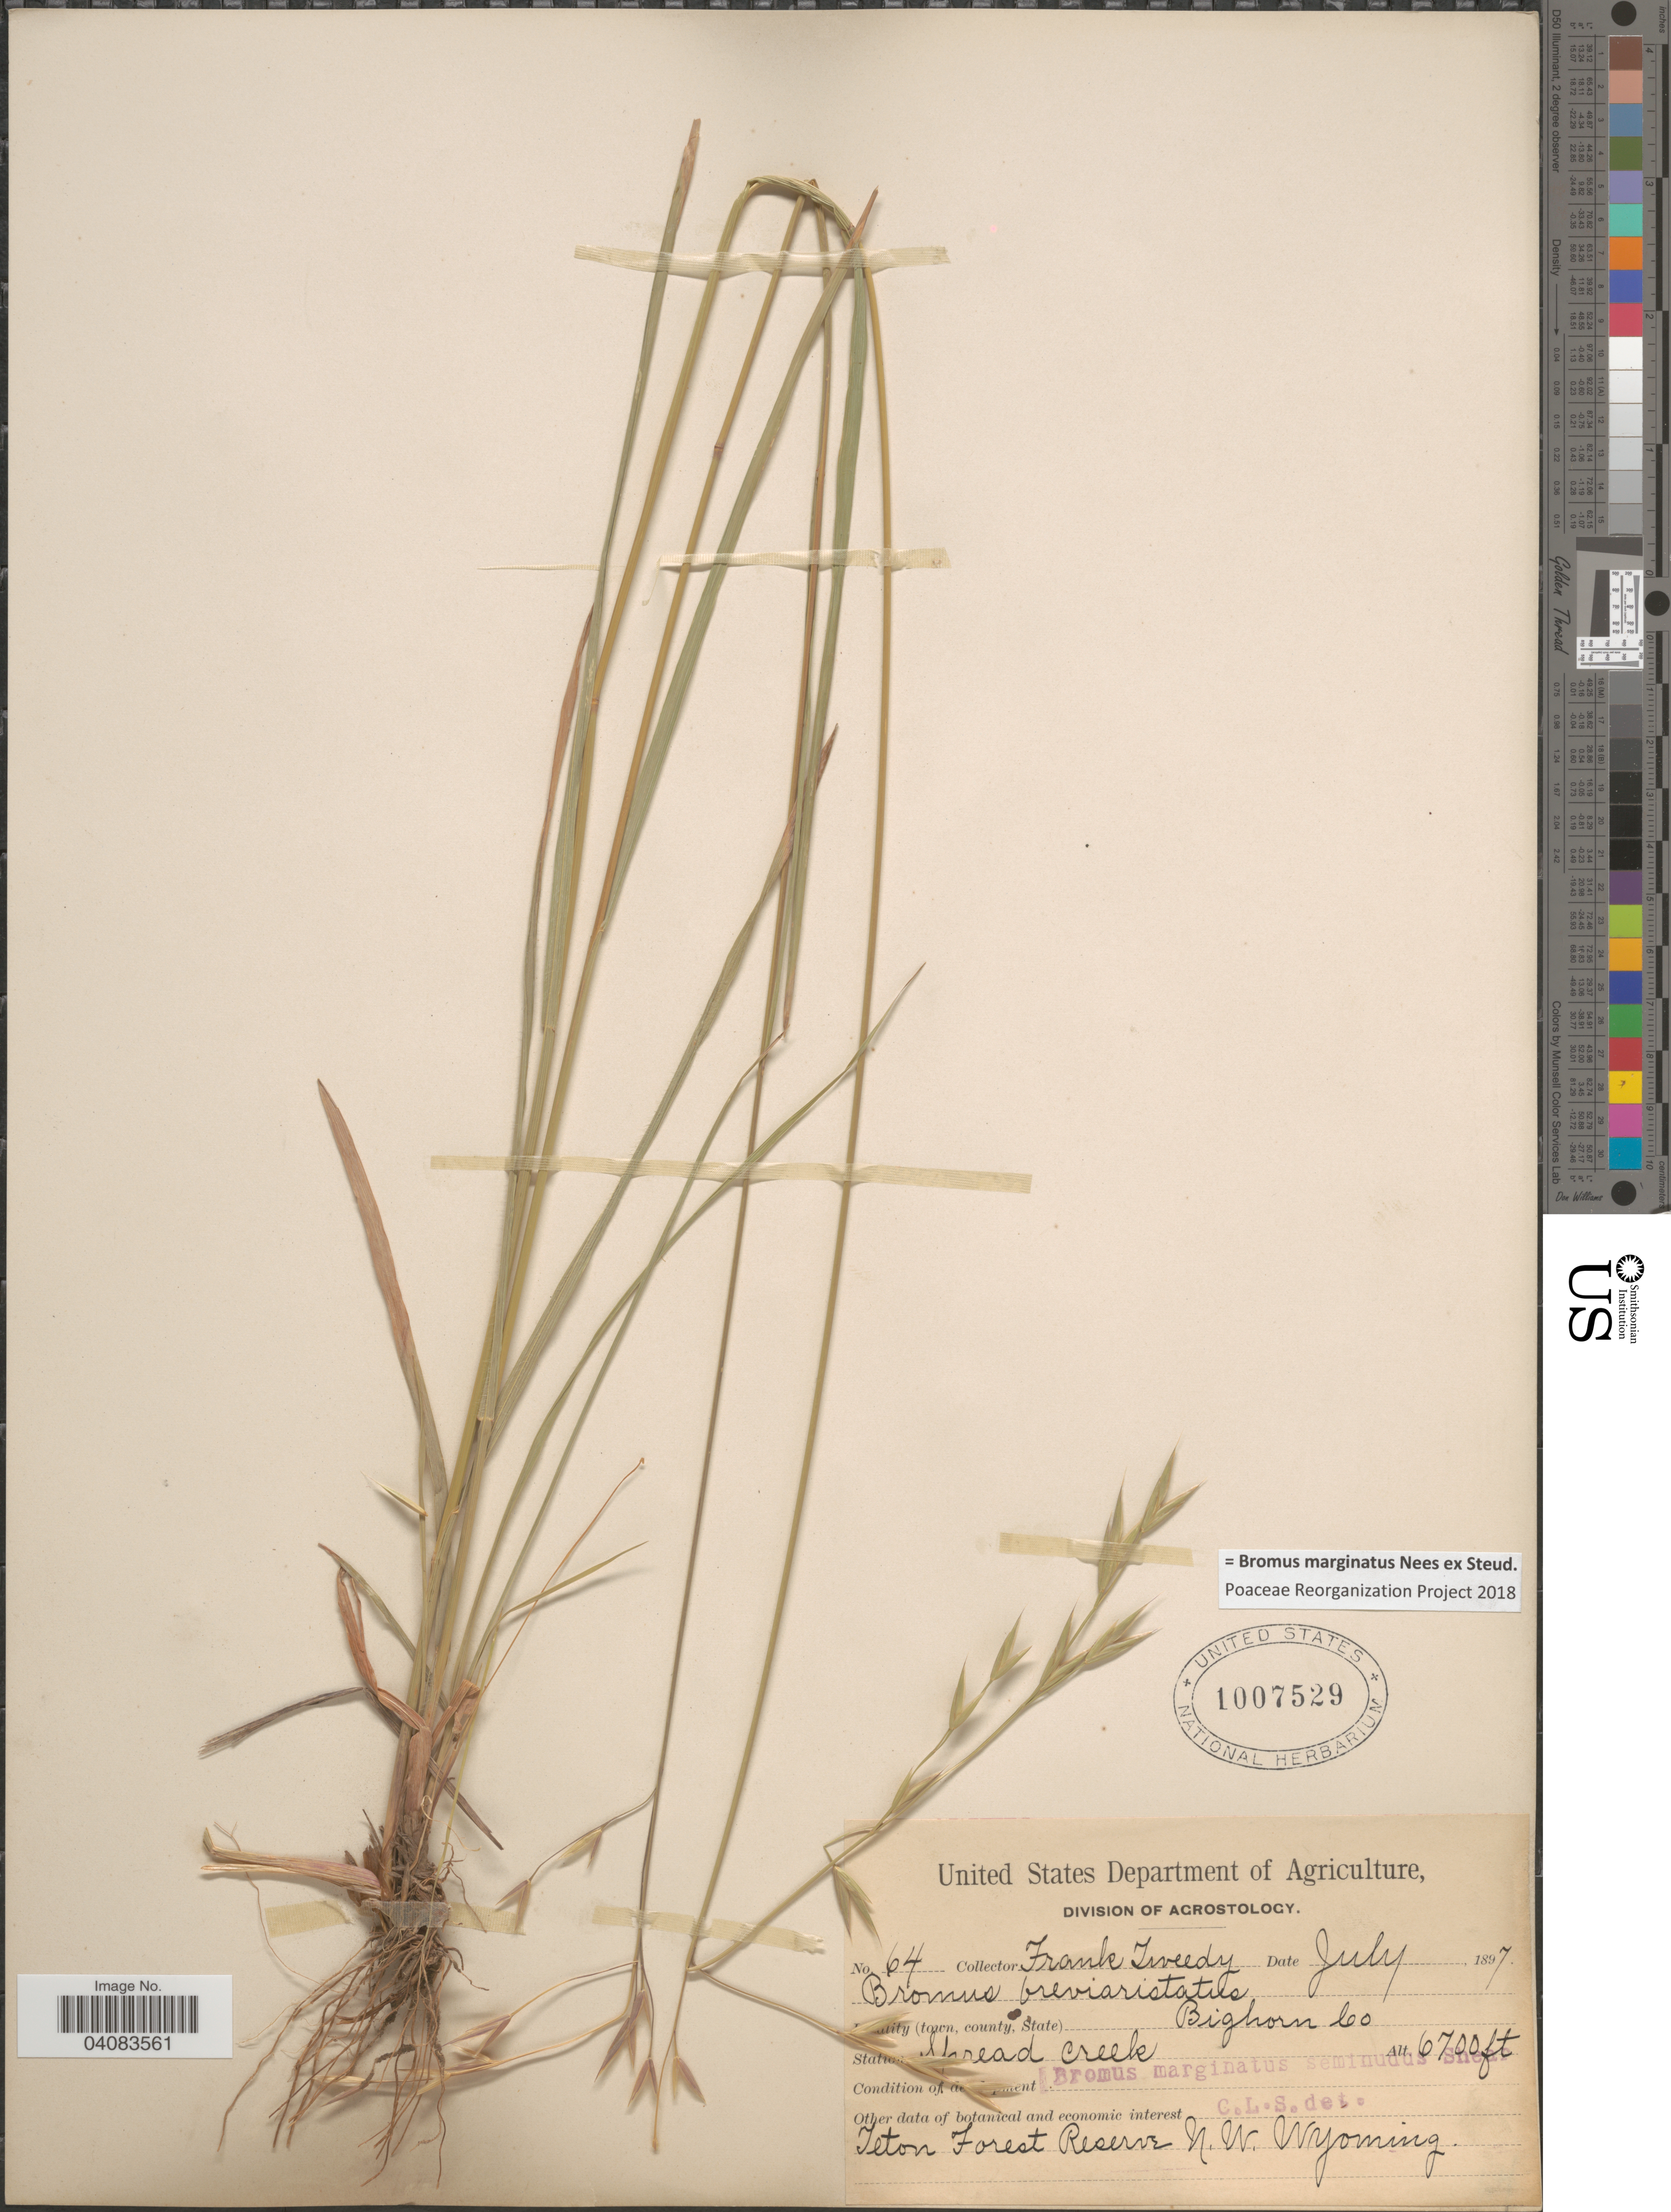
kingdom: Plantae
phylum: Tracheophyta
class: Liliopsida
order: Poales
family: Poaceae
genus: Bromus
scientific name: Bromus marginatus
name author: Nees ex Steud.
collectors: F. Tweedy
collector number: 64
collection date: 1897-07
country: United States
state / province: Wyoming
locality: Bighorn Co. Station Spread Creek. Teton Forest Reserve N.W. Wyoming.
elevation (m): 2042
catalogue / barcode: US 1007529